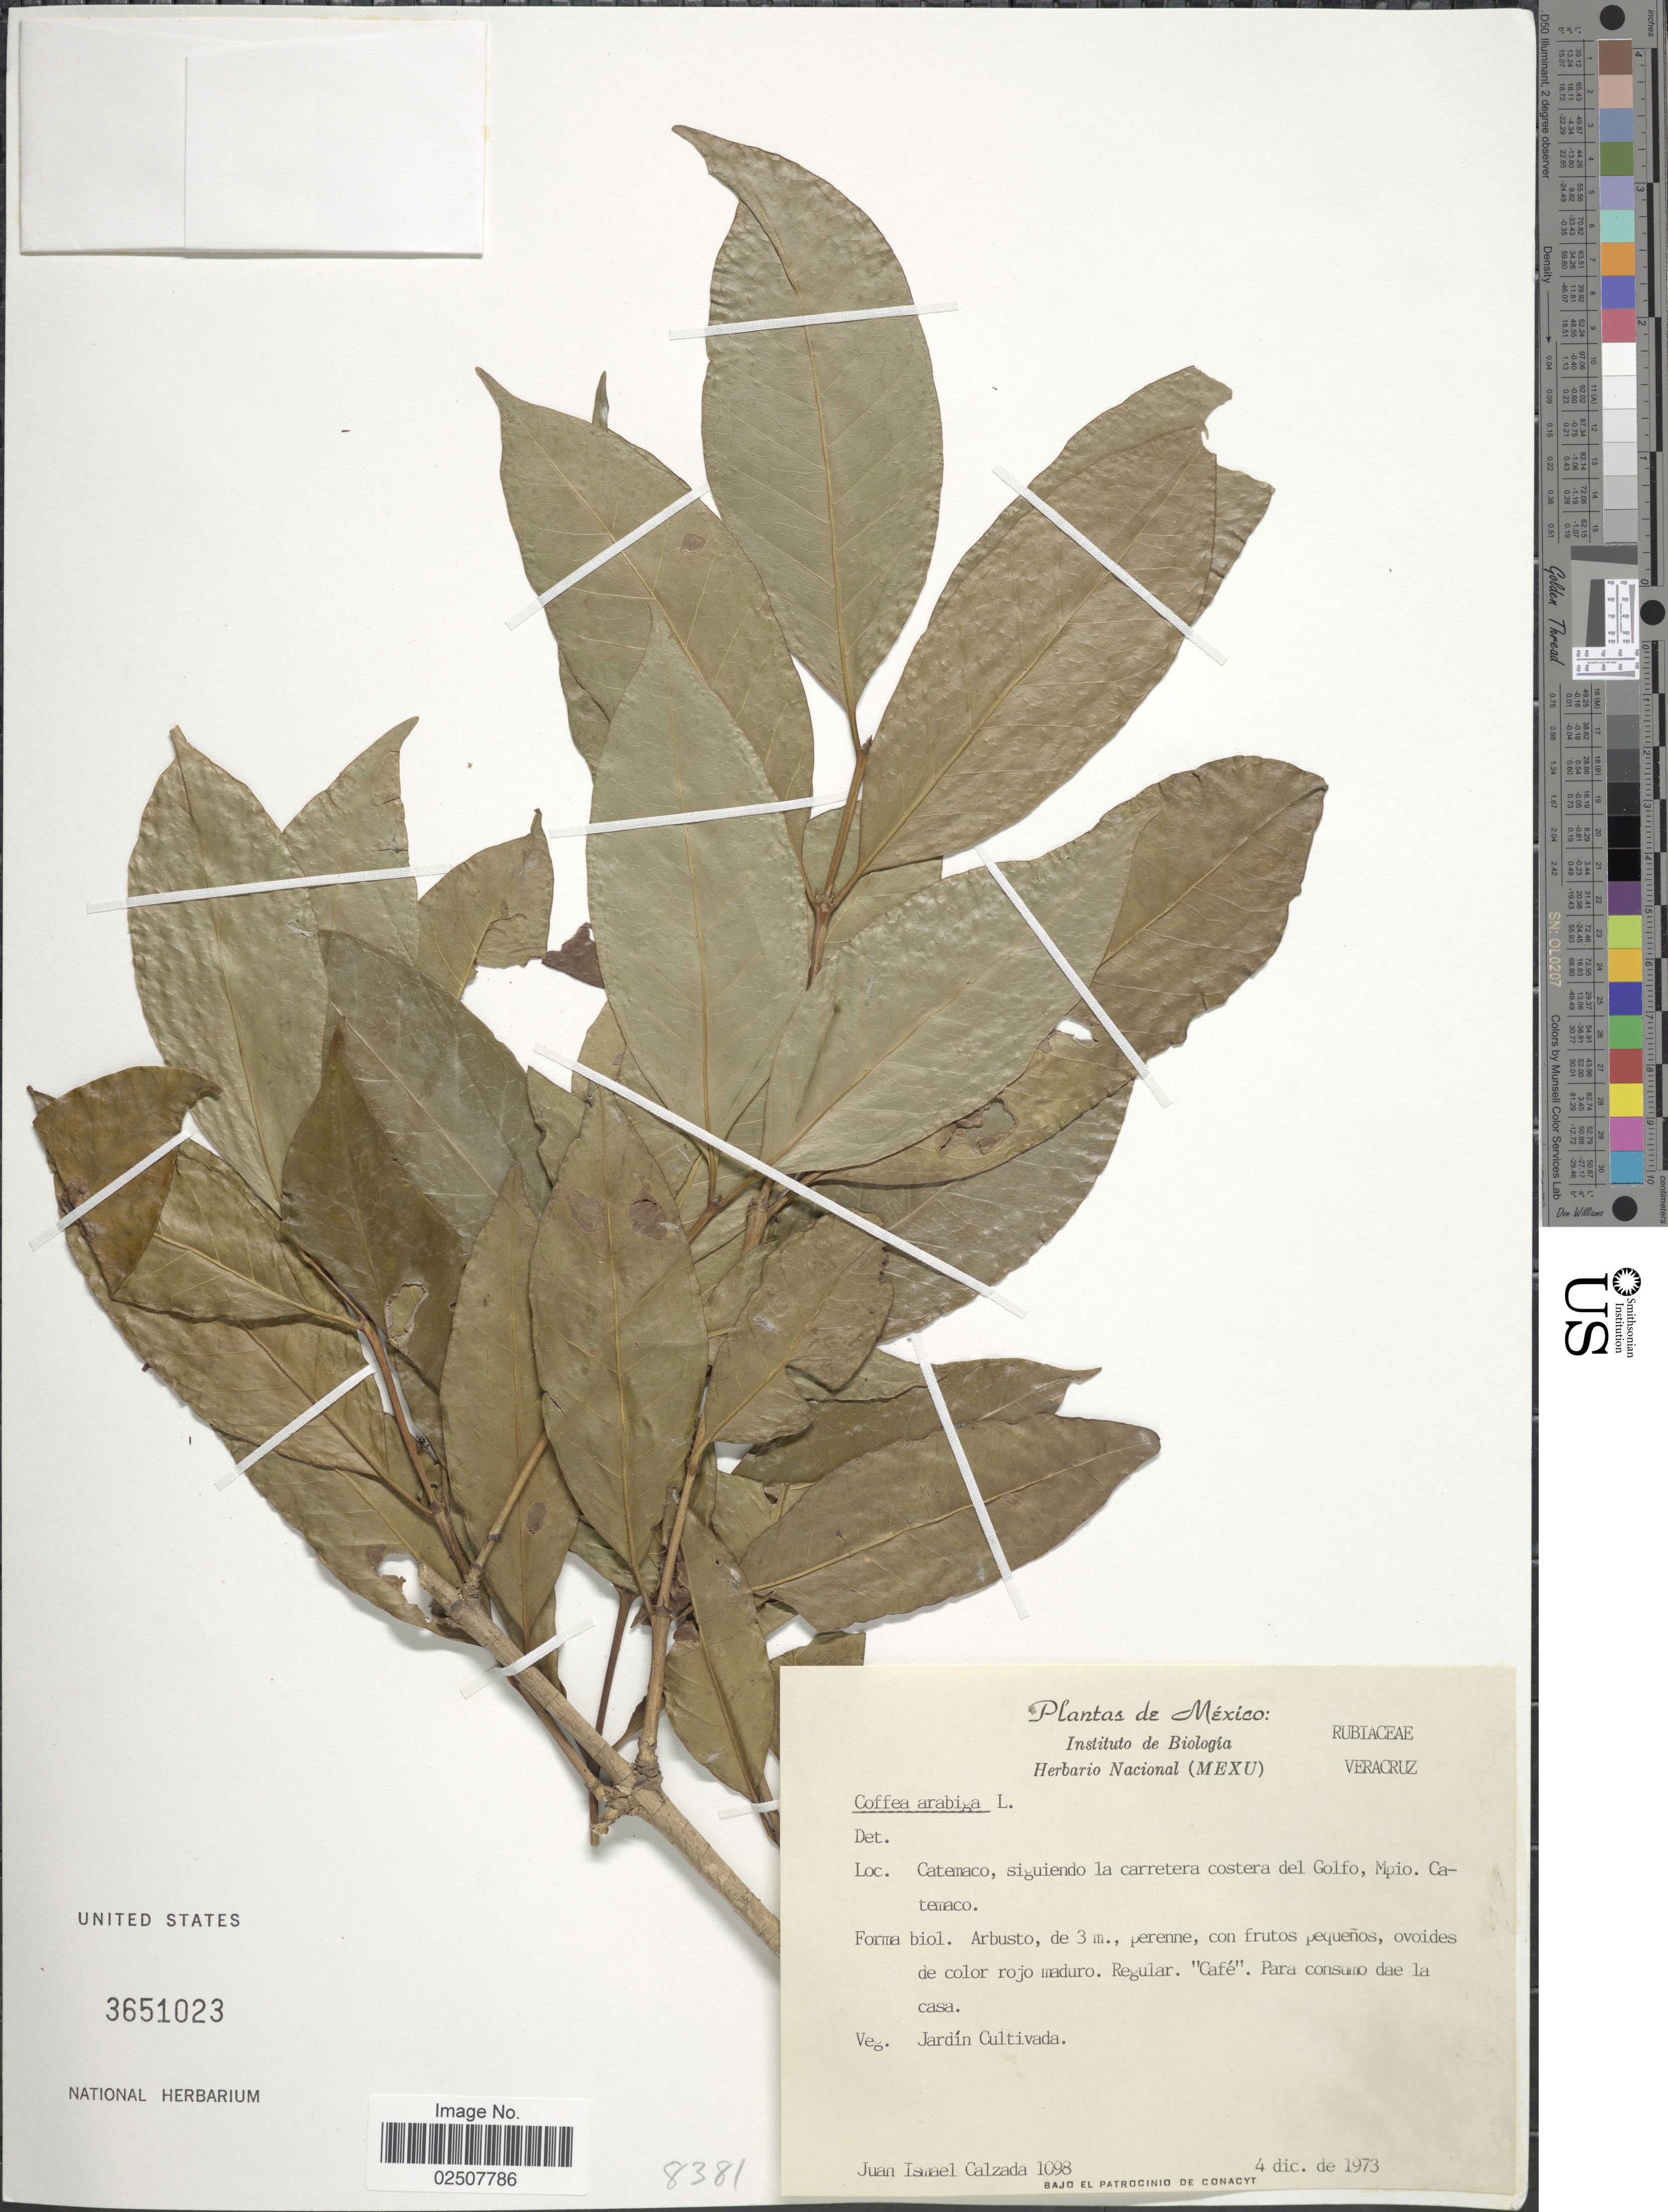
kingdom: Plantae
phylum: Tracheophyta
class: Magnoliopsida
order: Gentianales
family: Rubiaceae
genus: Coffea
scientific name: Coffea arabica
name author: L.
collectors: J. I. Calzada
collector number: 1098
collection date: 1973-12-04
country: Mexico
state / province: Veracruz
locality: Veracruz, Catemaco, siguiendo la carretera costera del Golfo, Mpio Catemaco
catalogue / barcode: US 3651023